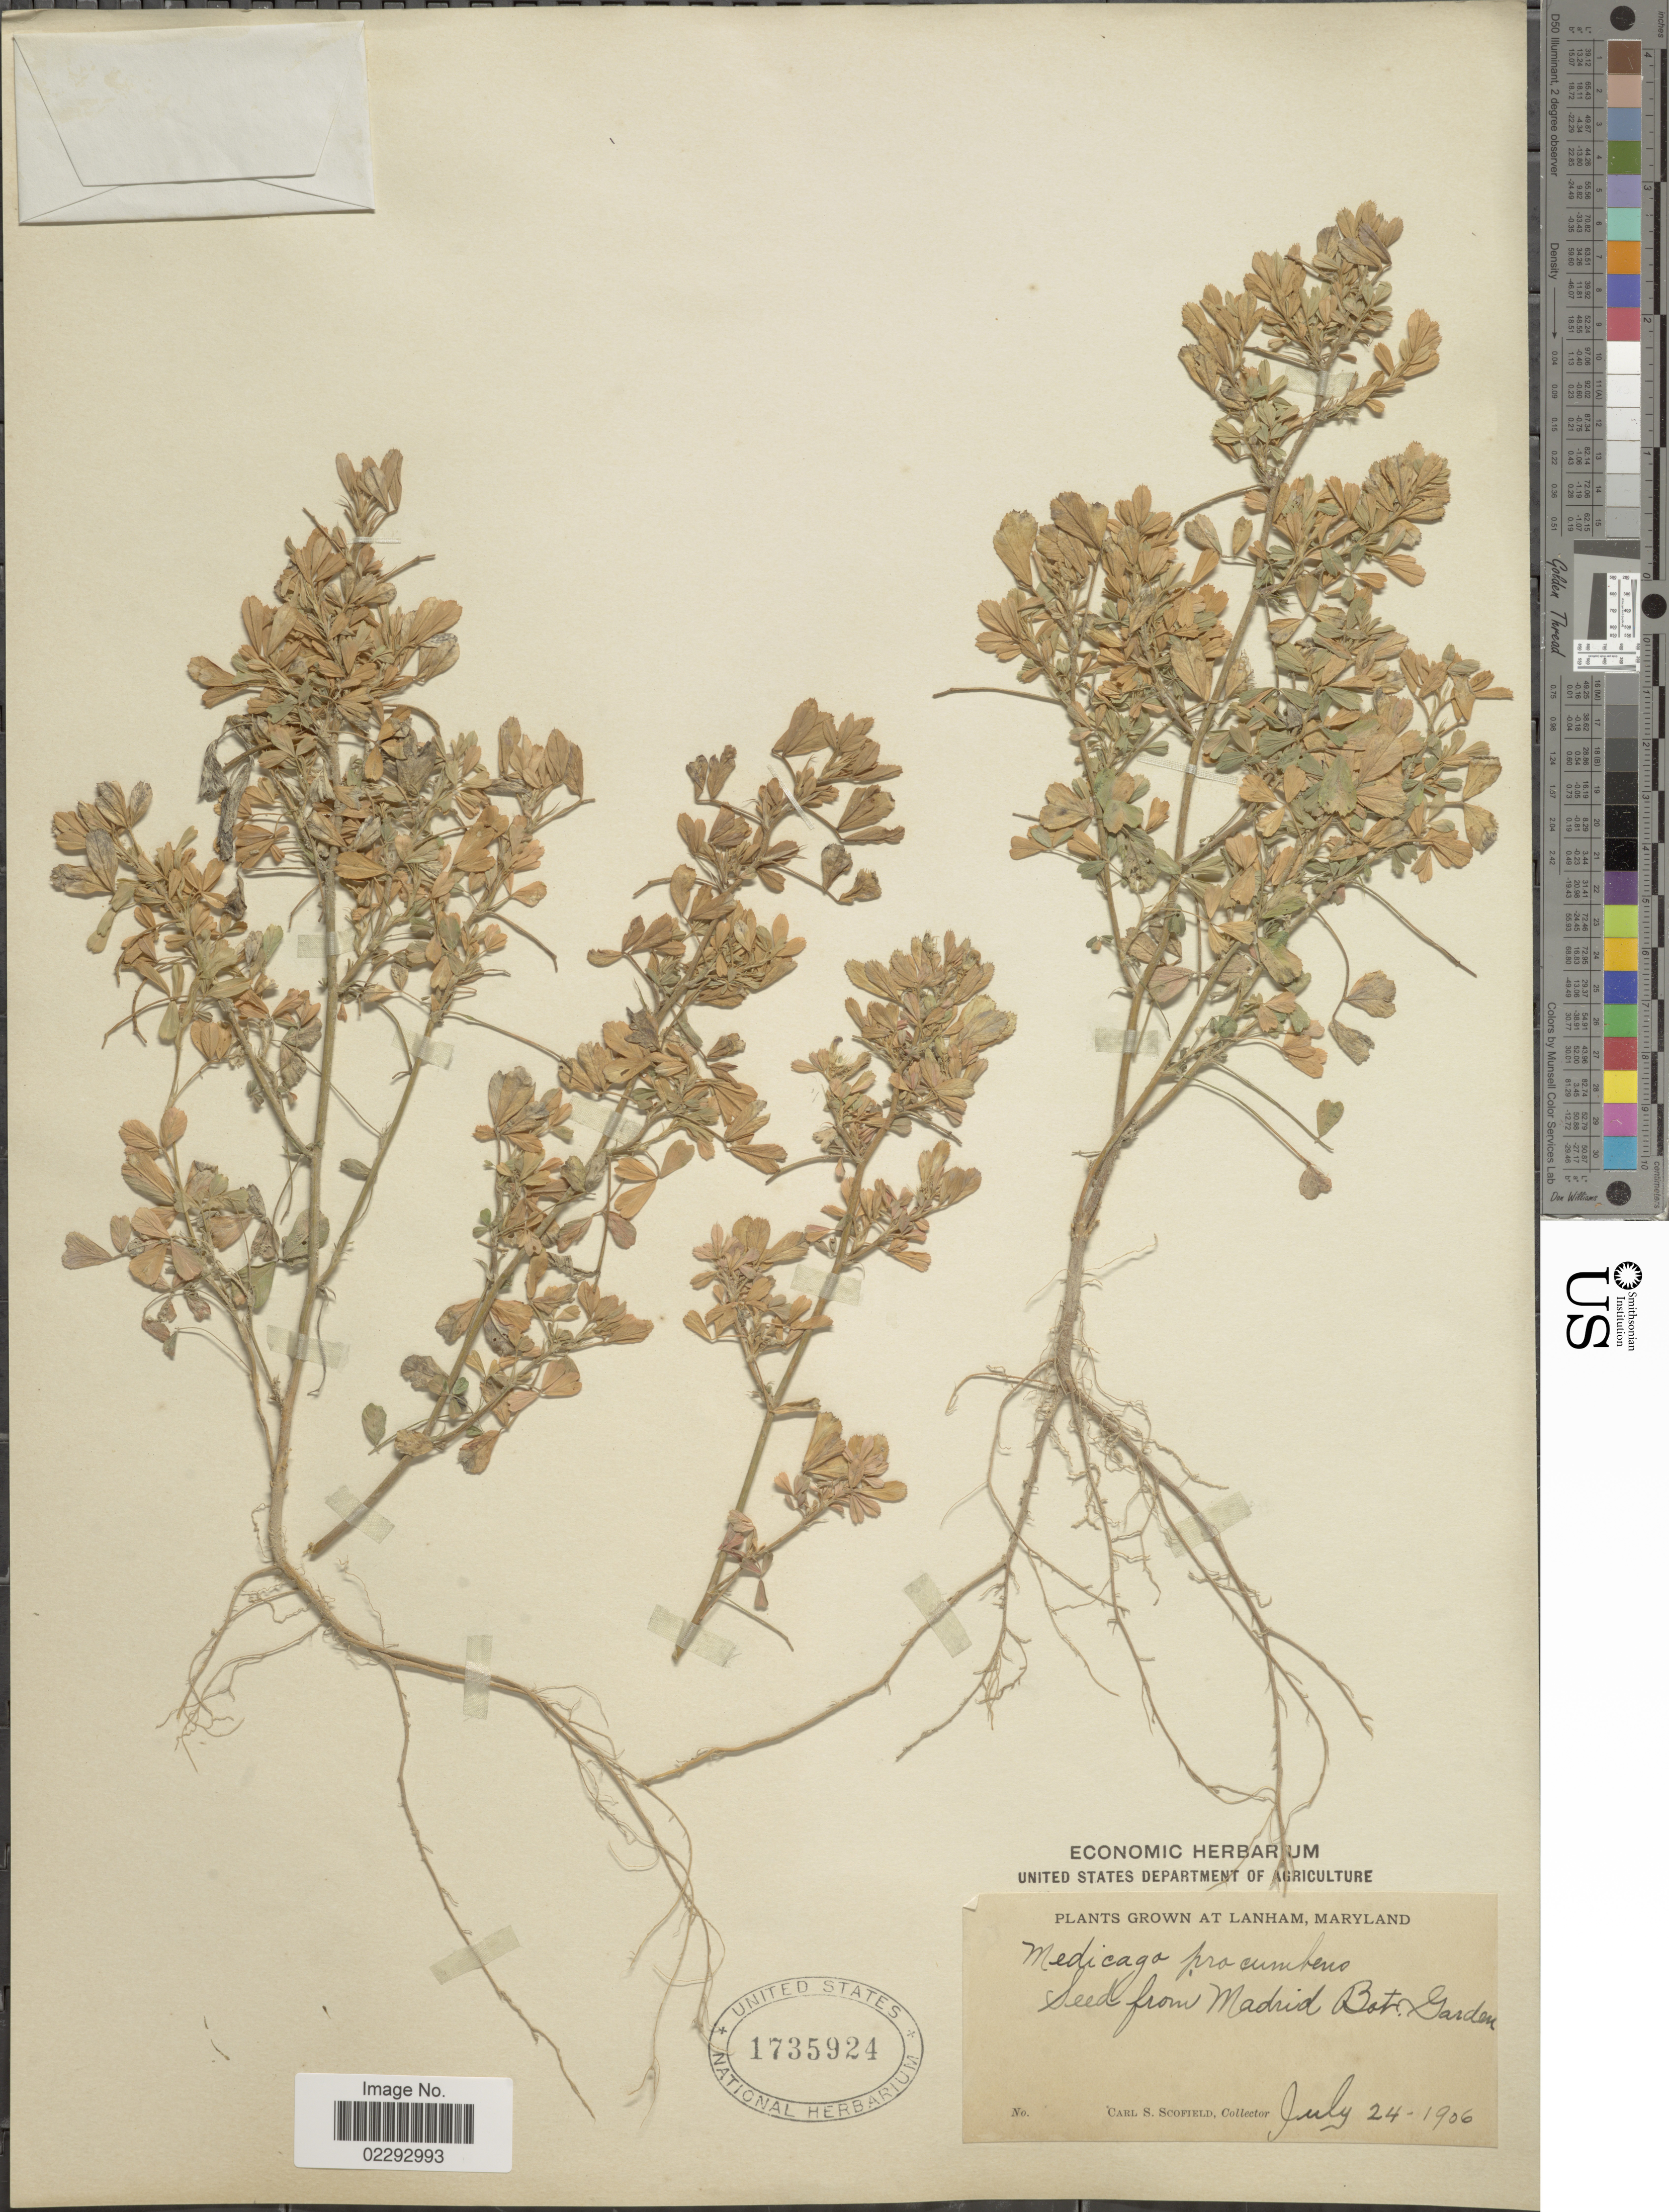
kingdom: Plantae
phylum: Tracheophyta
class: Magnoliopsida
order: Fabales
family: Fabaceae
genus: Medicago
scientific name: Medicago procumbens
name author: Besser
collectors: C. Scofield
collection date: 1906-07-24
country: United States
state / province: Maryland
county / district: Prince George's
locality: Lanham, Maryland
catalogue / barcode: US 1735924